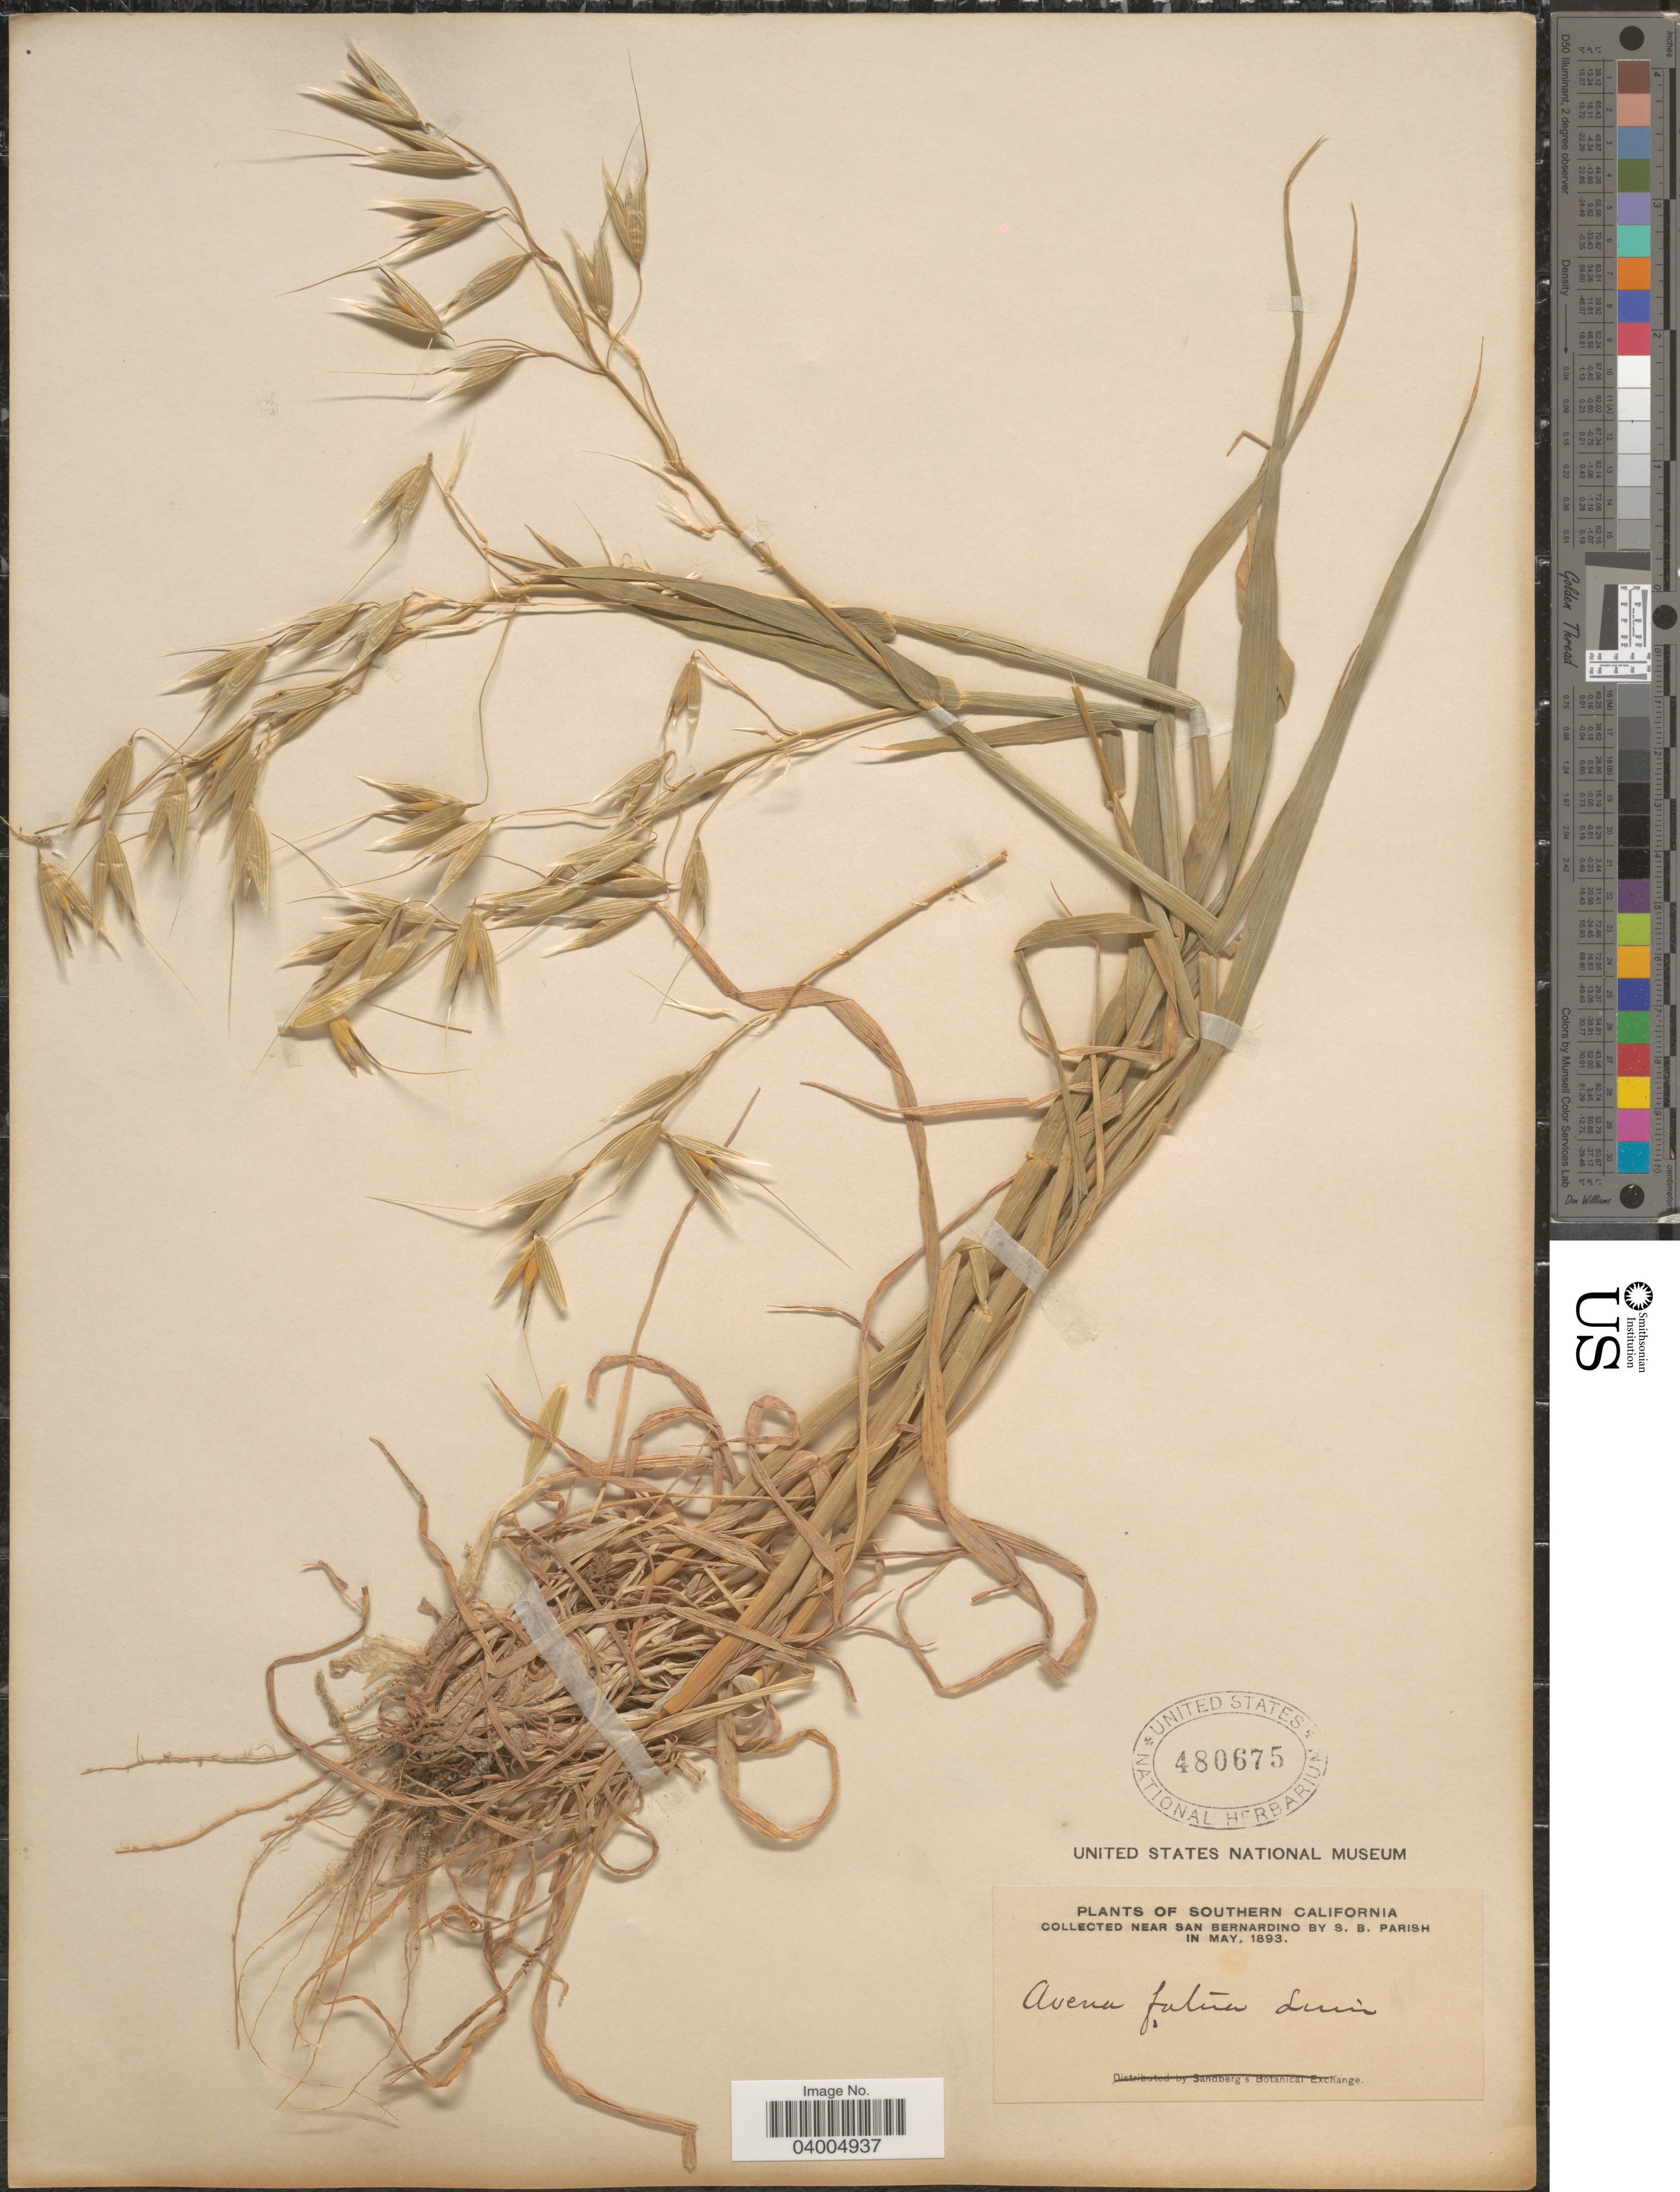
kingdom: Plantae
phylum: Tracheophyta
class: Liliopsida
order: Poales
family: Poaceae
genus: Avena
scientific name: Avena fatua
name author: L.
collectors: S. B. Parish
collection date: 1893-05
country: United States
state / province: California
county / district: San Bernardino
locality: Southern California. Near San Bernardino.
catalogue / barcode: US 480675